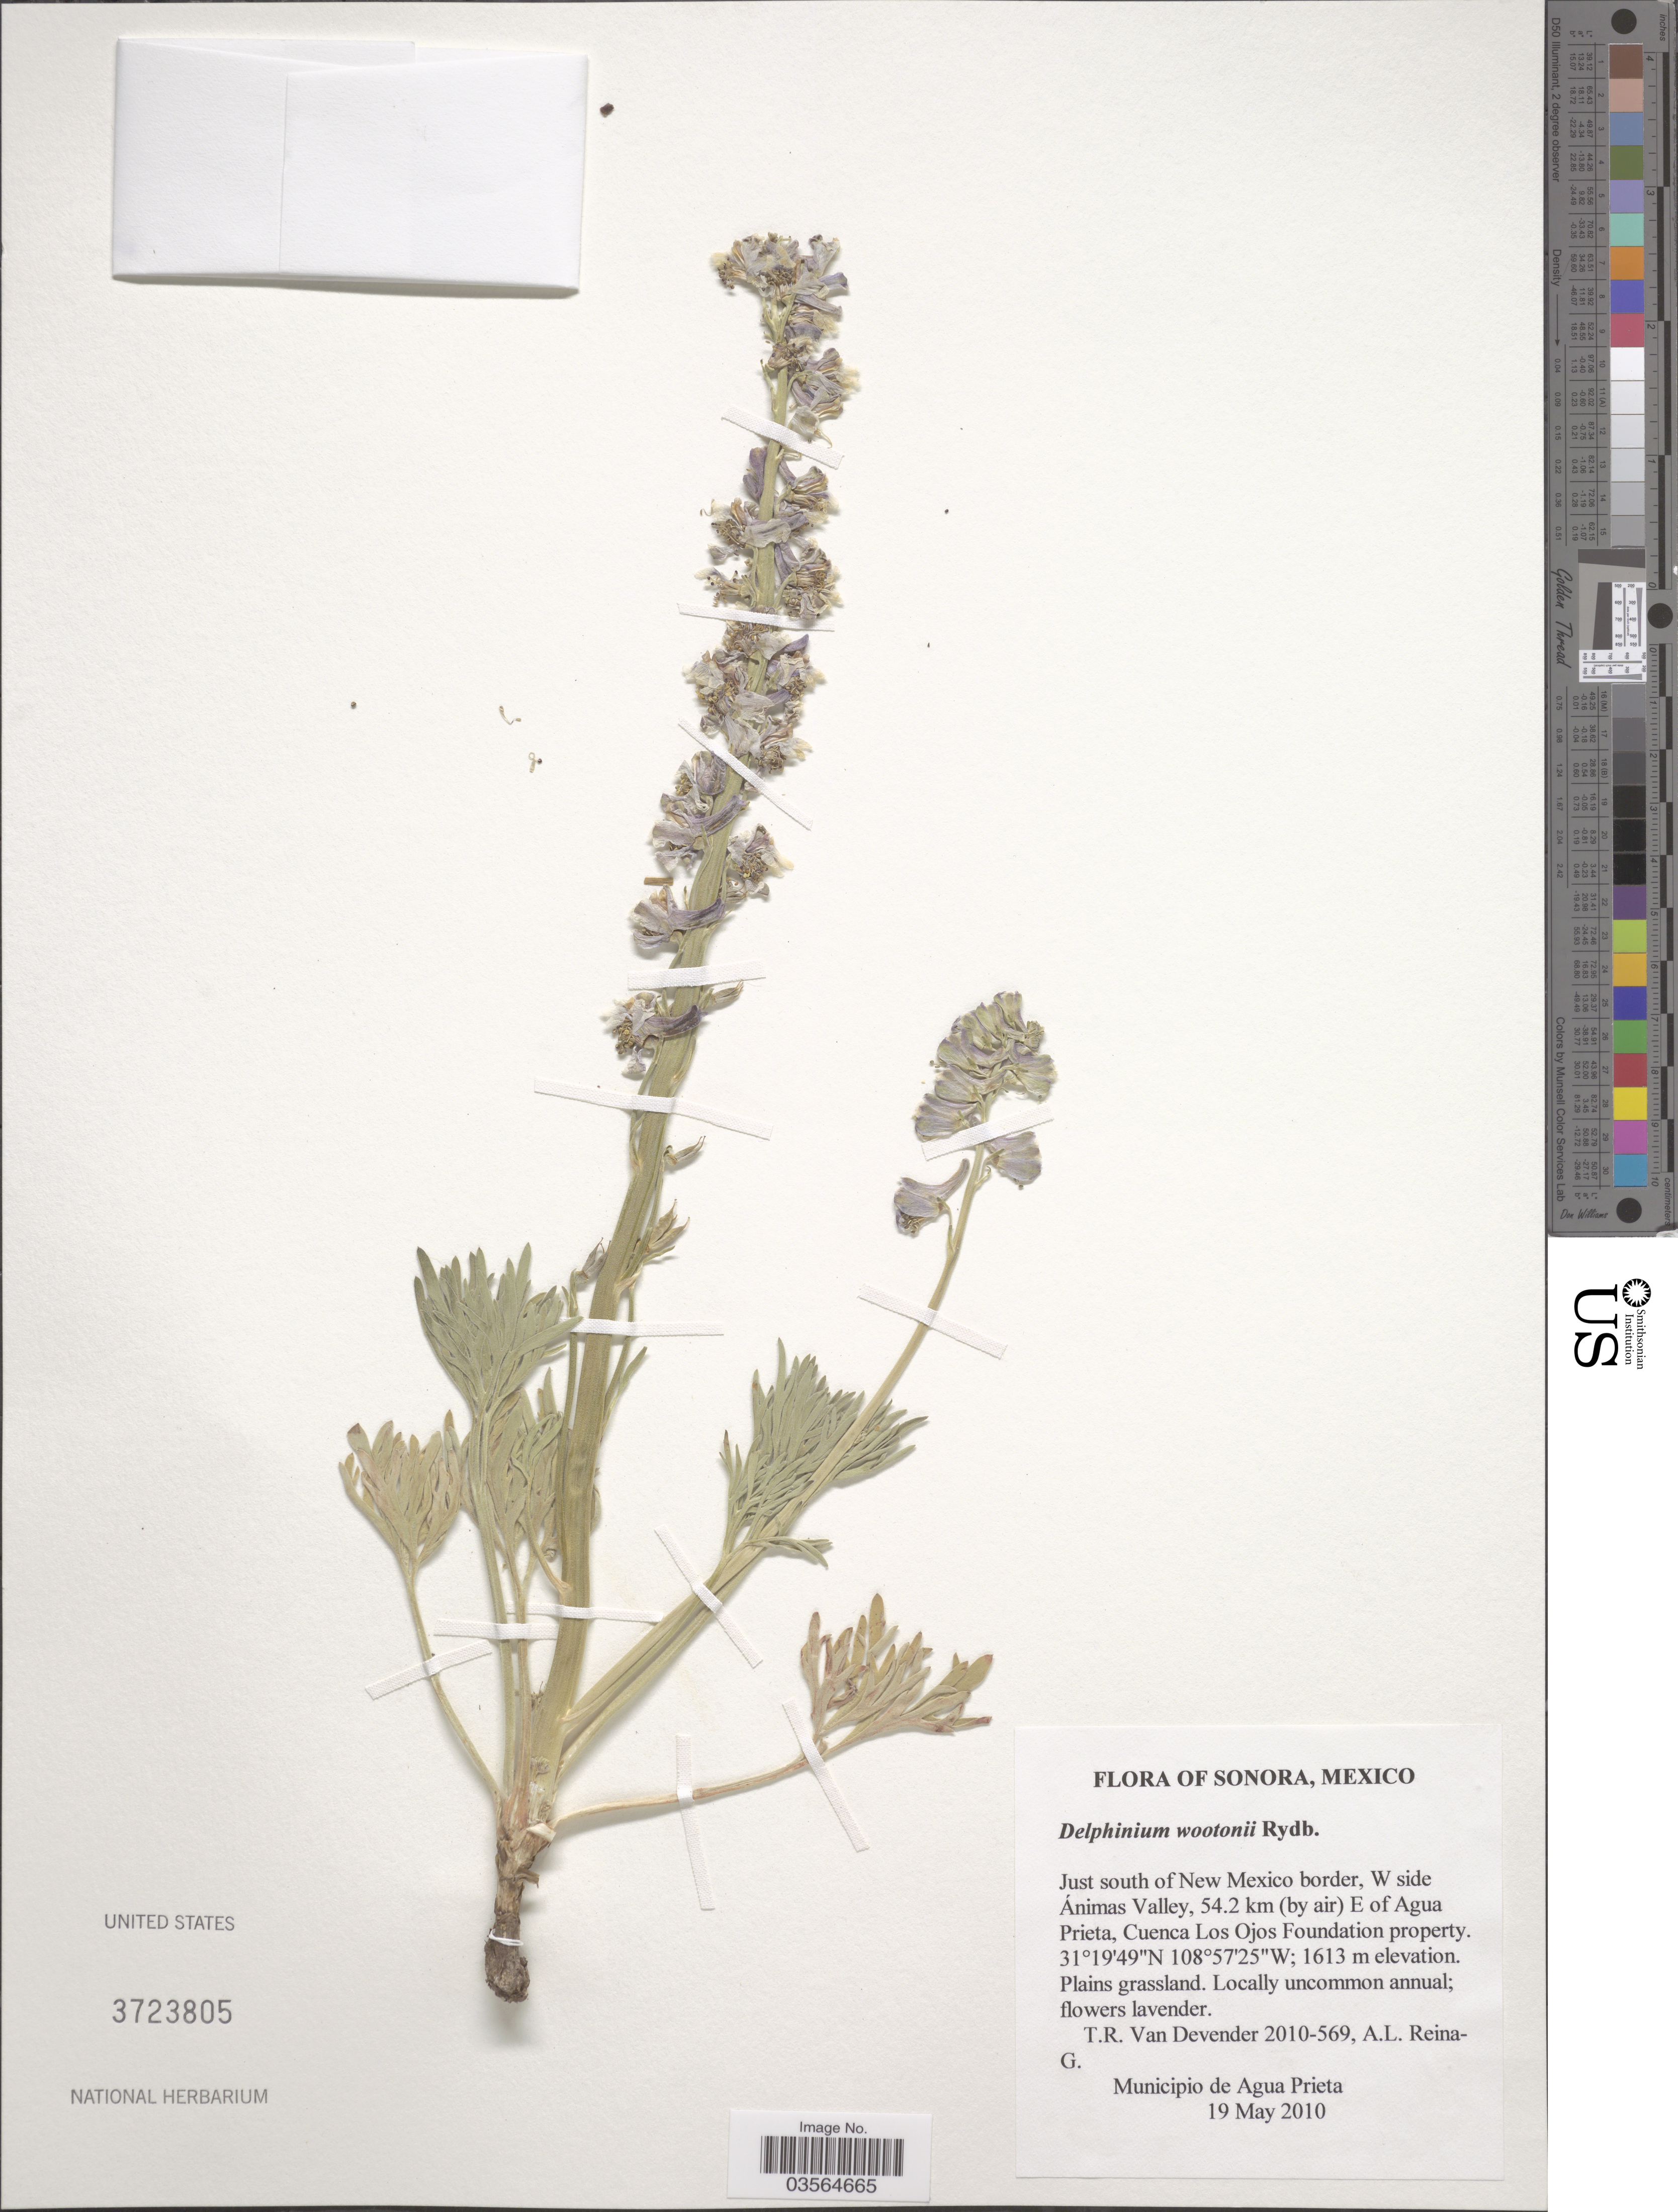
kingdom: Plantae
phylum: Tracheophyta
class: Magnoliopsida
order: Ranunculales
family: Ranunculaceae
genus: Delphinium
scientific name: Delphinium wootonii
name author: Rydb.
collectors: T. R. Van Devender & A. L. Reina G.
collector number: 2010-569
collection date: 2010-05-19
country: Mexico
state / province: Sonora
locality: Just south of New Mexico border, W side Ánimas Valley, 54.2 km (by air) E of Agua Prieta, Cuenca Los Ojos Foundation property. Municipio de Agua Prieta.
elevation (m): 1613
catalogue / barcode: US 3723805